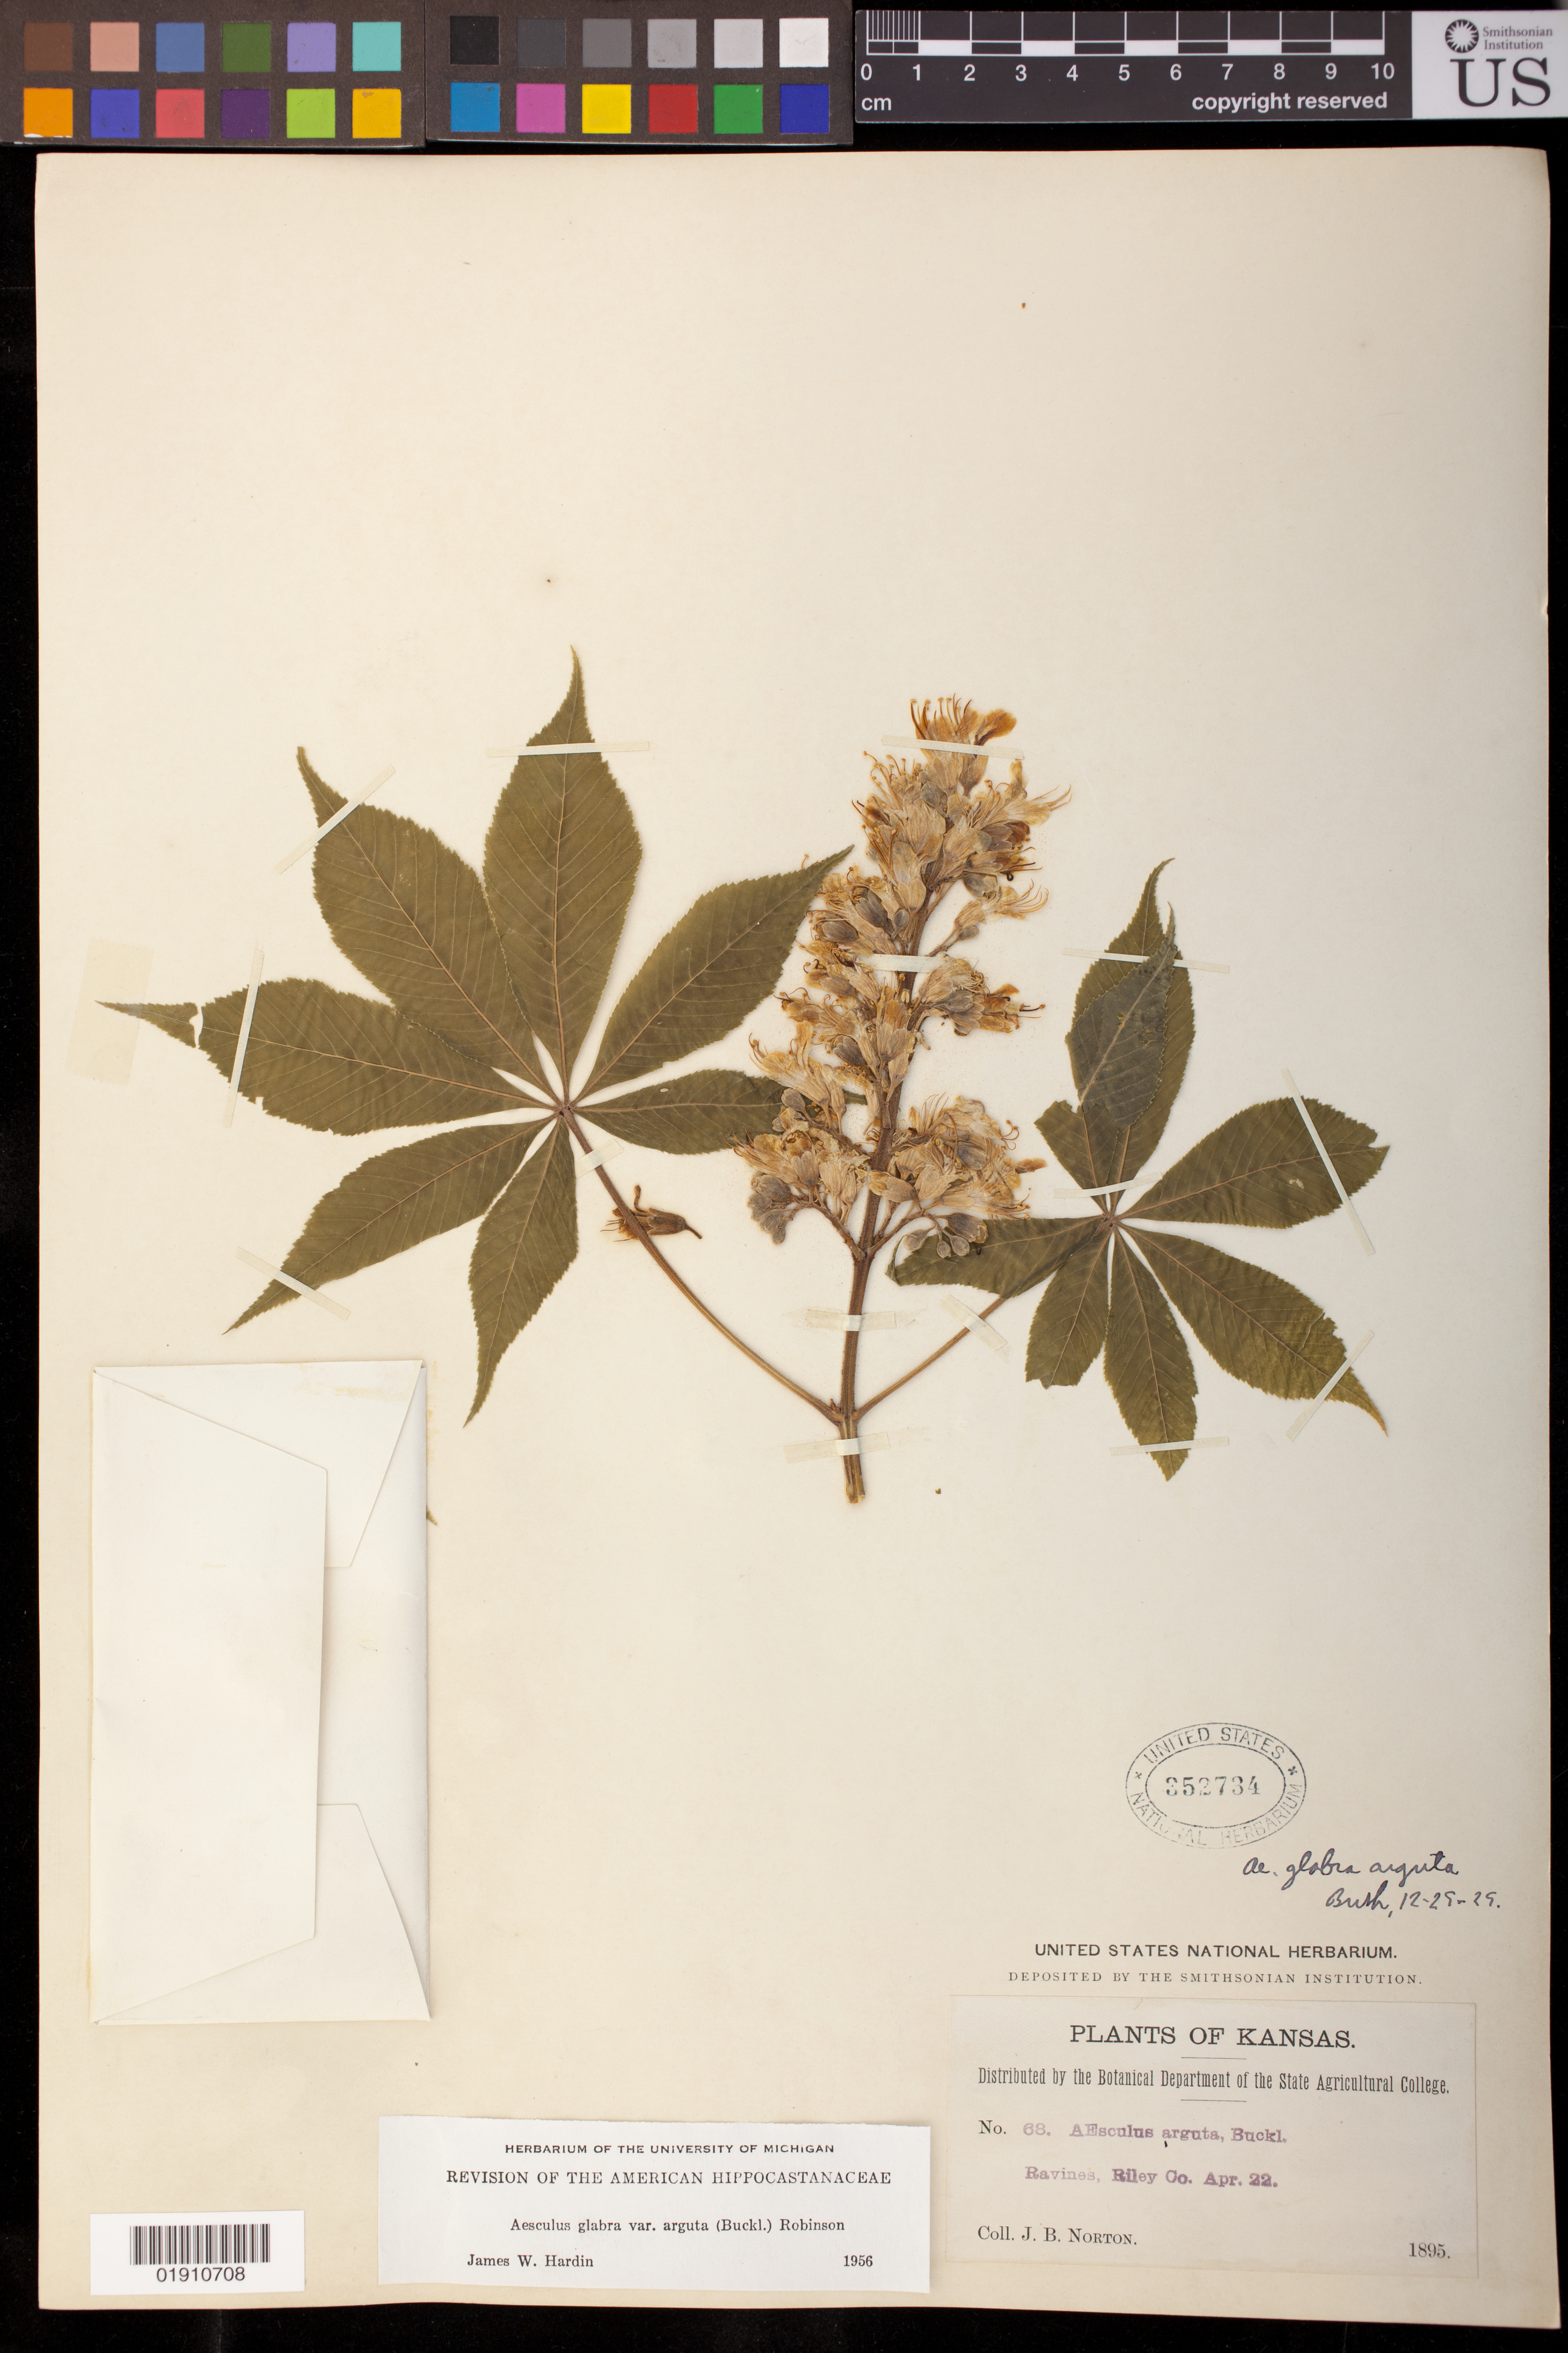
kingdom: Plantae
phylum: Tracheophyta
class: Magnoliopsida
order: Sapindales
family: Sapindaceae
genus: Aesculus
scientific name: Aesculus glabra var. anguta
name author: (Buckley) B.L. Rob.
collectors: J. B. Norton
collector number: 68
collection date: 1895-04-22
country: United States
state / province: Kansas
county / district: Riley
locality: Ravines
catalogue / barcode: US 352734